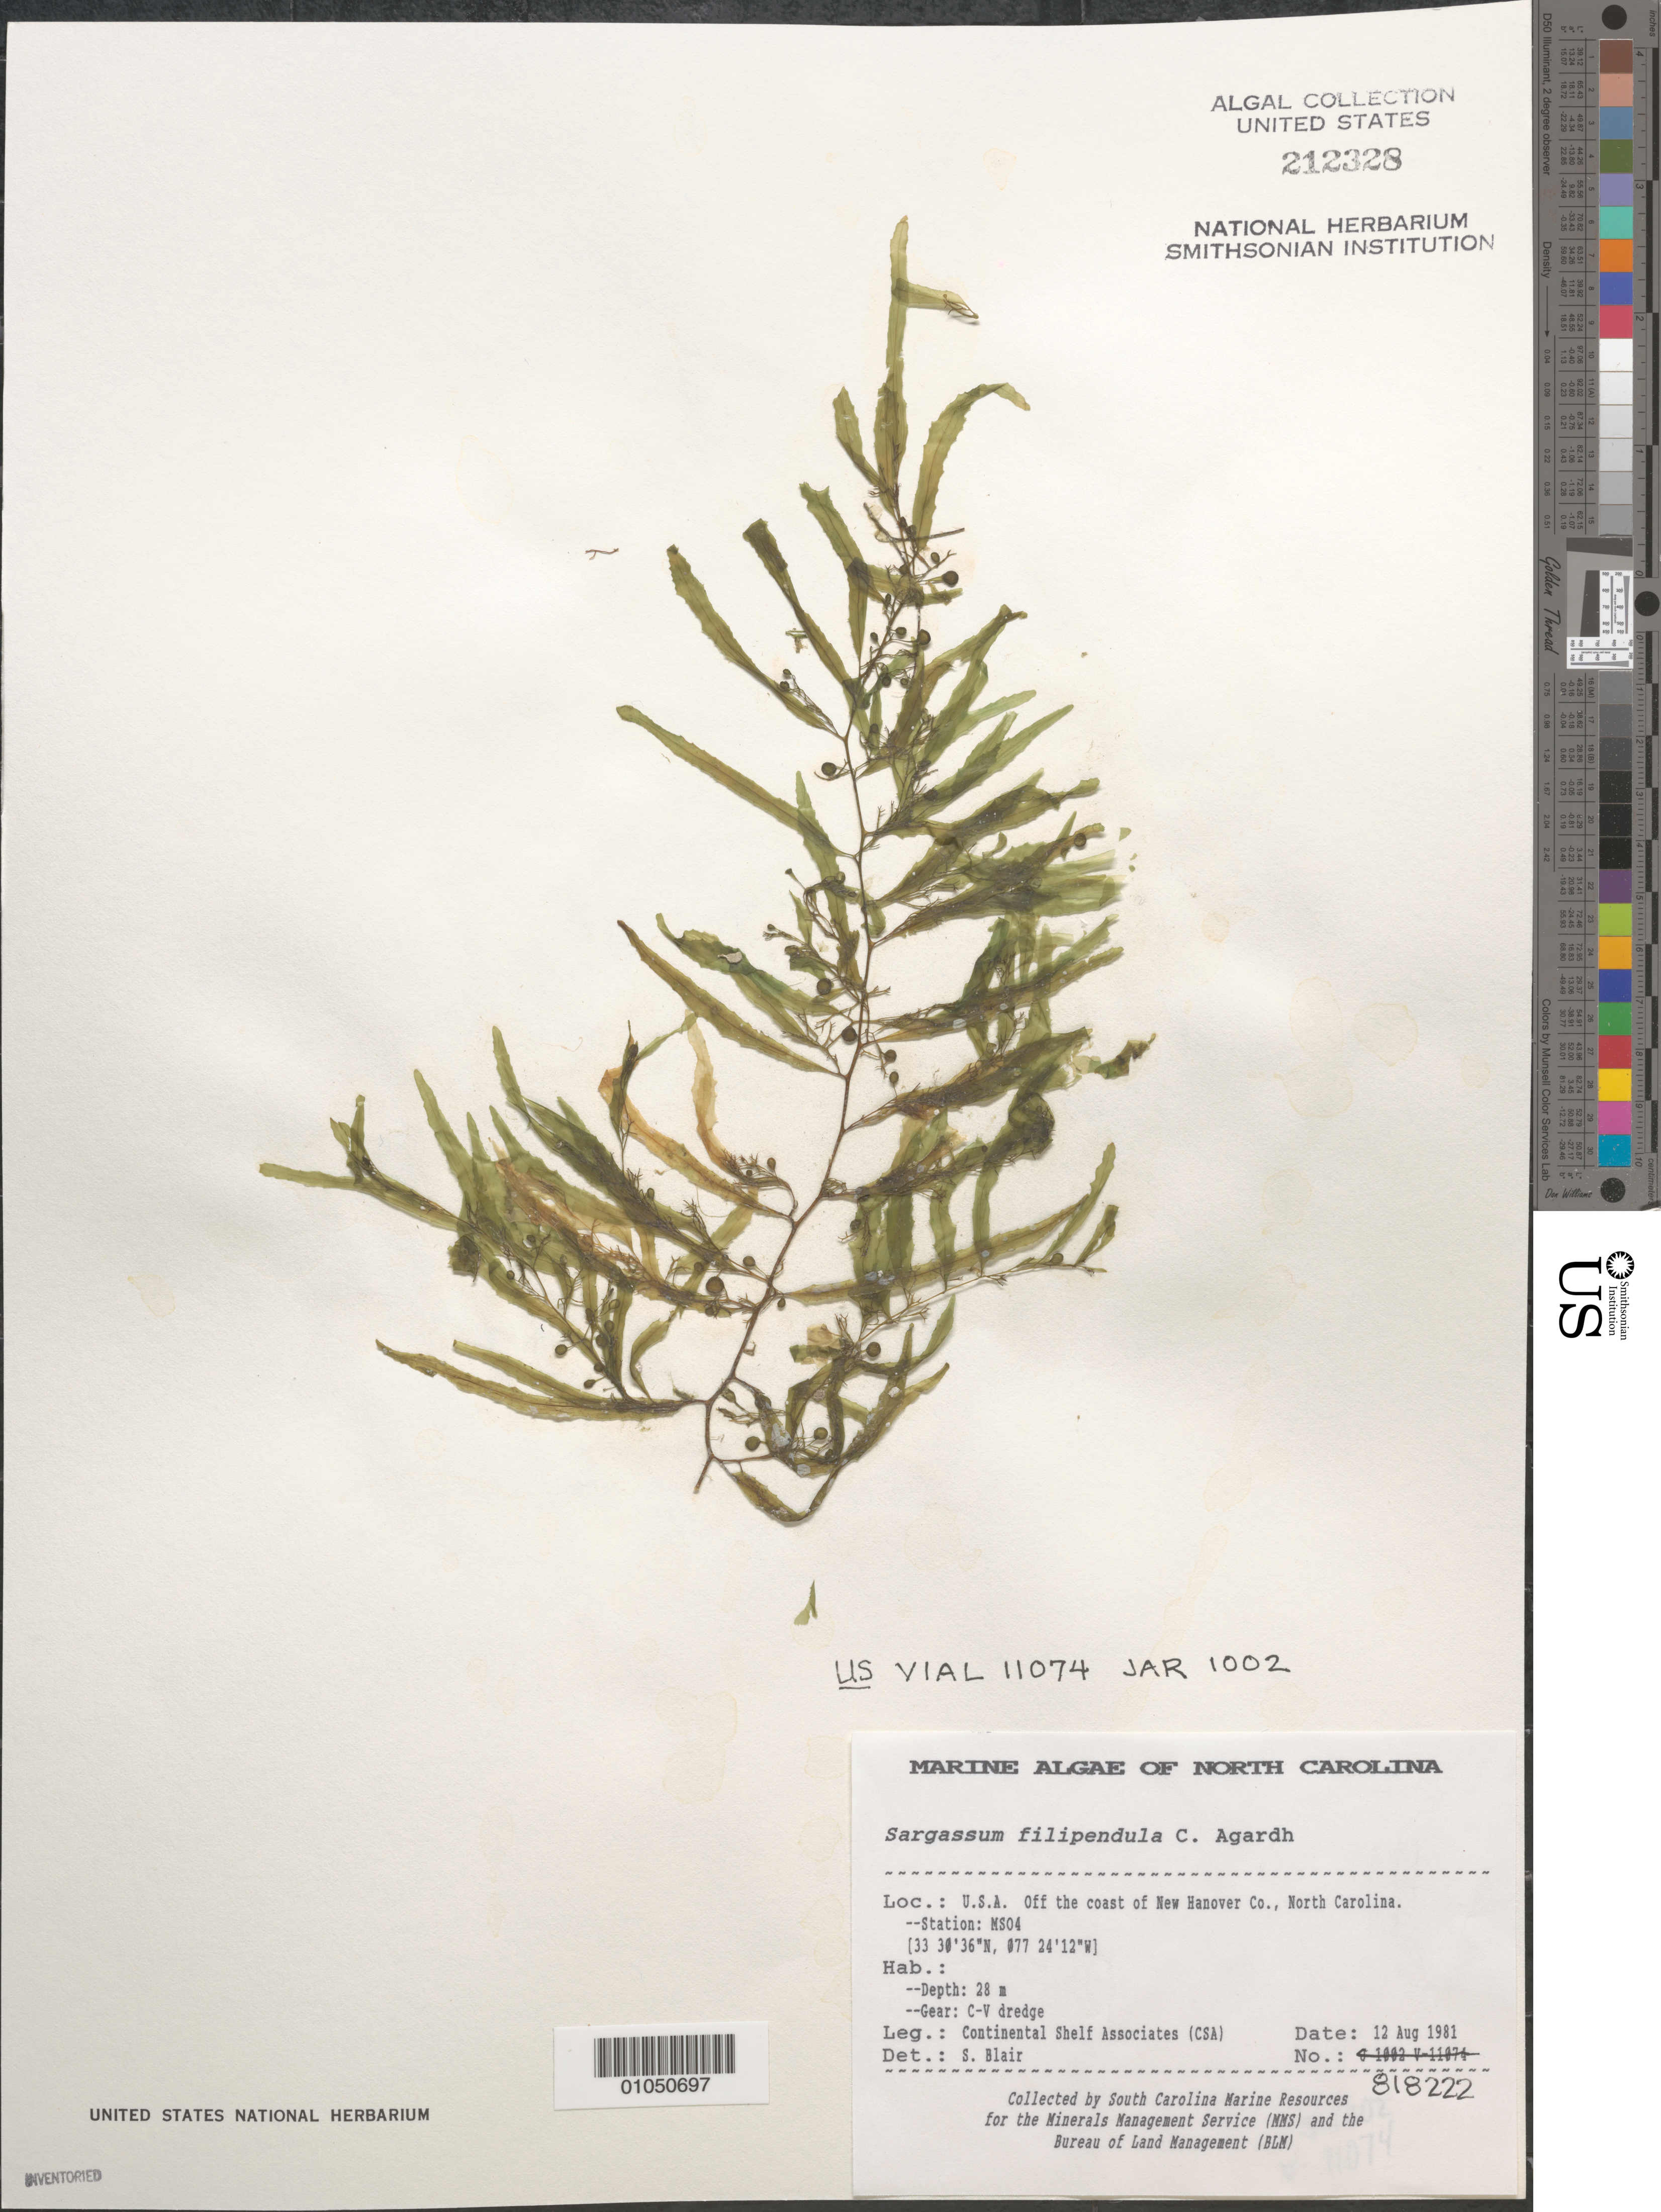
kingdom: Chromista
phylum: Ochrophyta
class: Phaeophyceae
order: Fucales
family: Sargassaceae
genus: Sargassum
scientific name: Sargassum filipendula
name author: C. Agardh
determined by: Blair, S. M.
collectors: Continental Shelf Associates for the MMS/BLM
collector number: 818222 Station MS04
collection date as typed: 12 Aug 1981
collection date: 1981-08-12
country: United States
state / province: North Carolina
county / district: New Hanover County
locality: Off coast of New Hanover County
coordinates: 33 30'36"N, 077 24'12"W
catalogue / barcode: US 212328